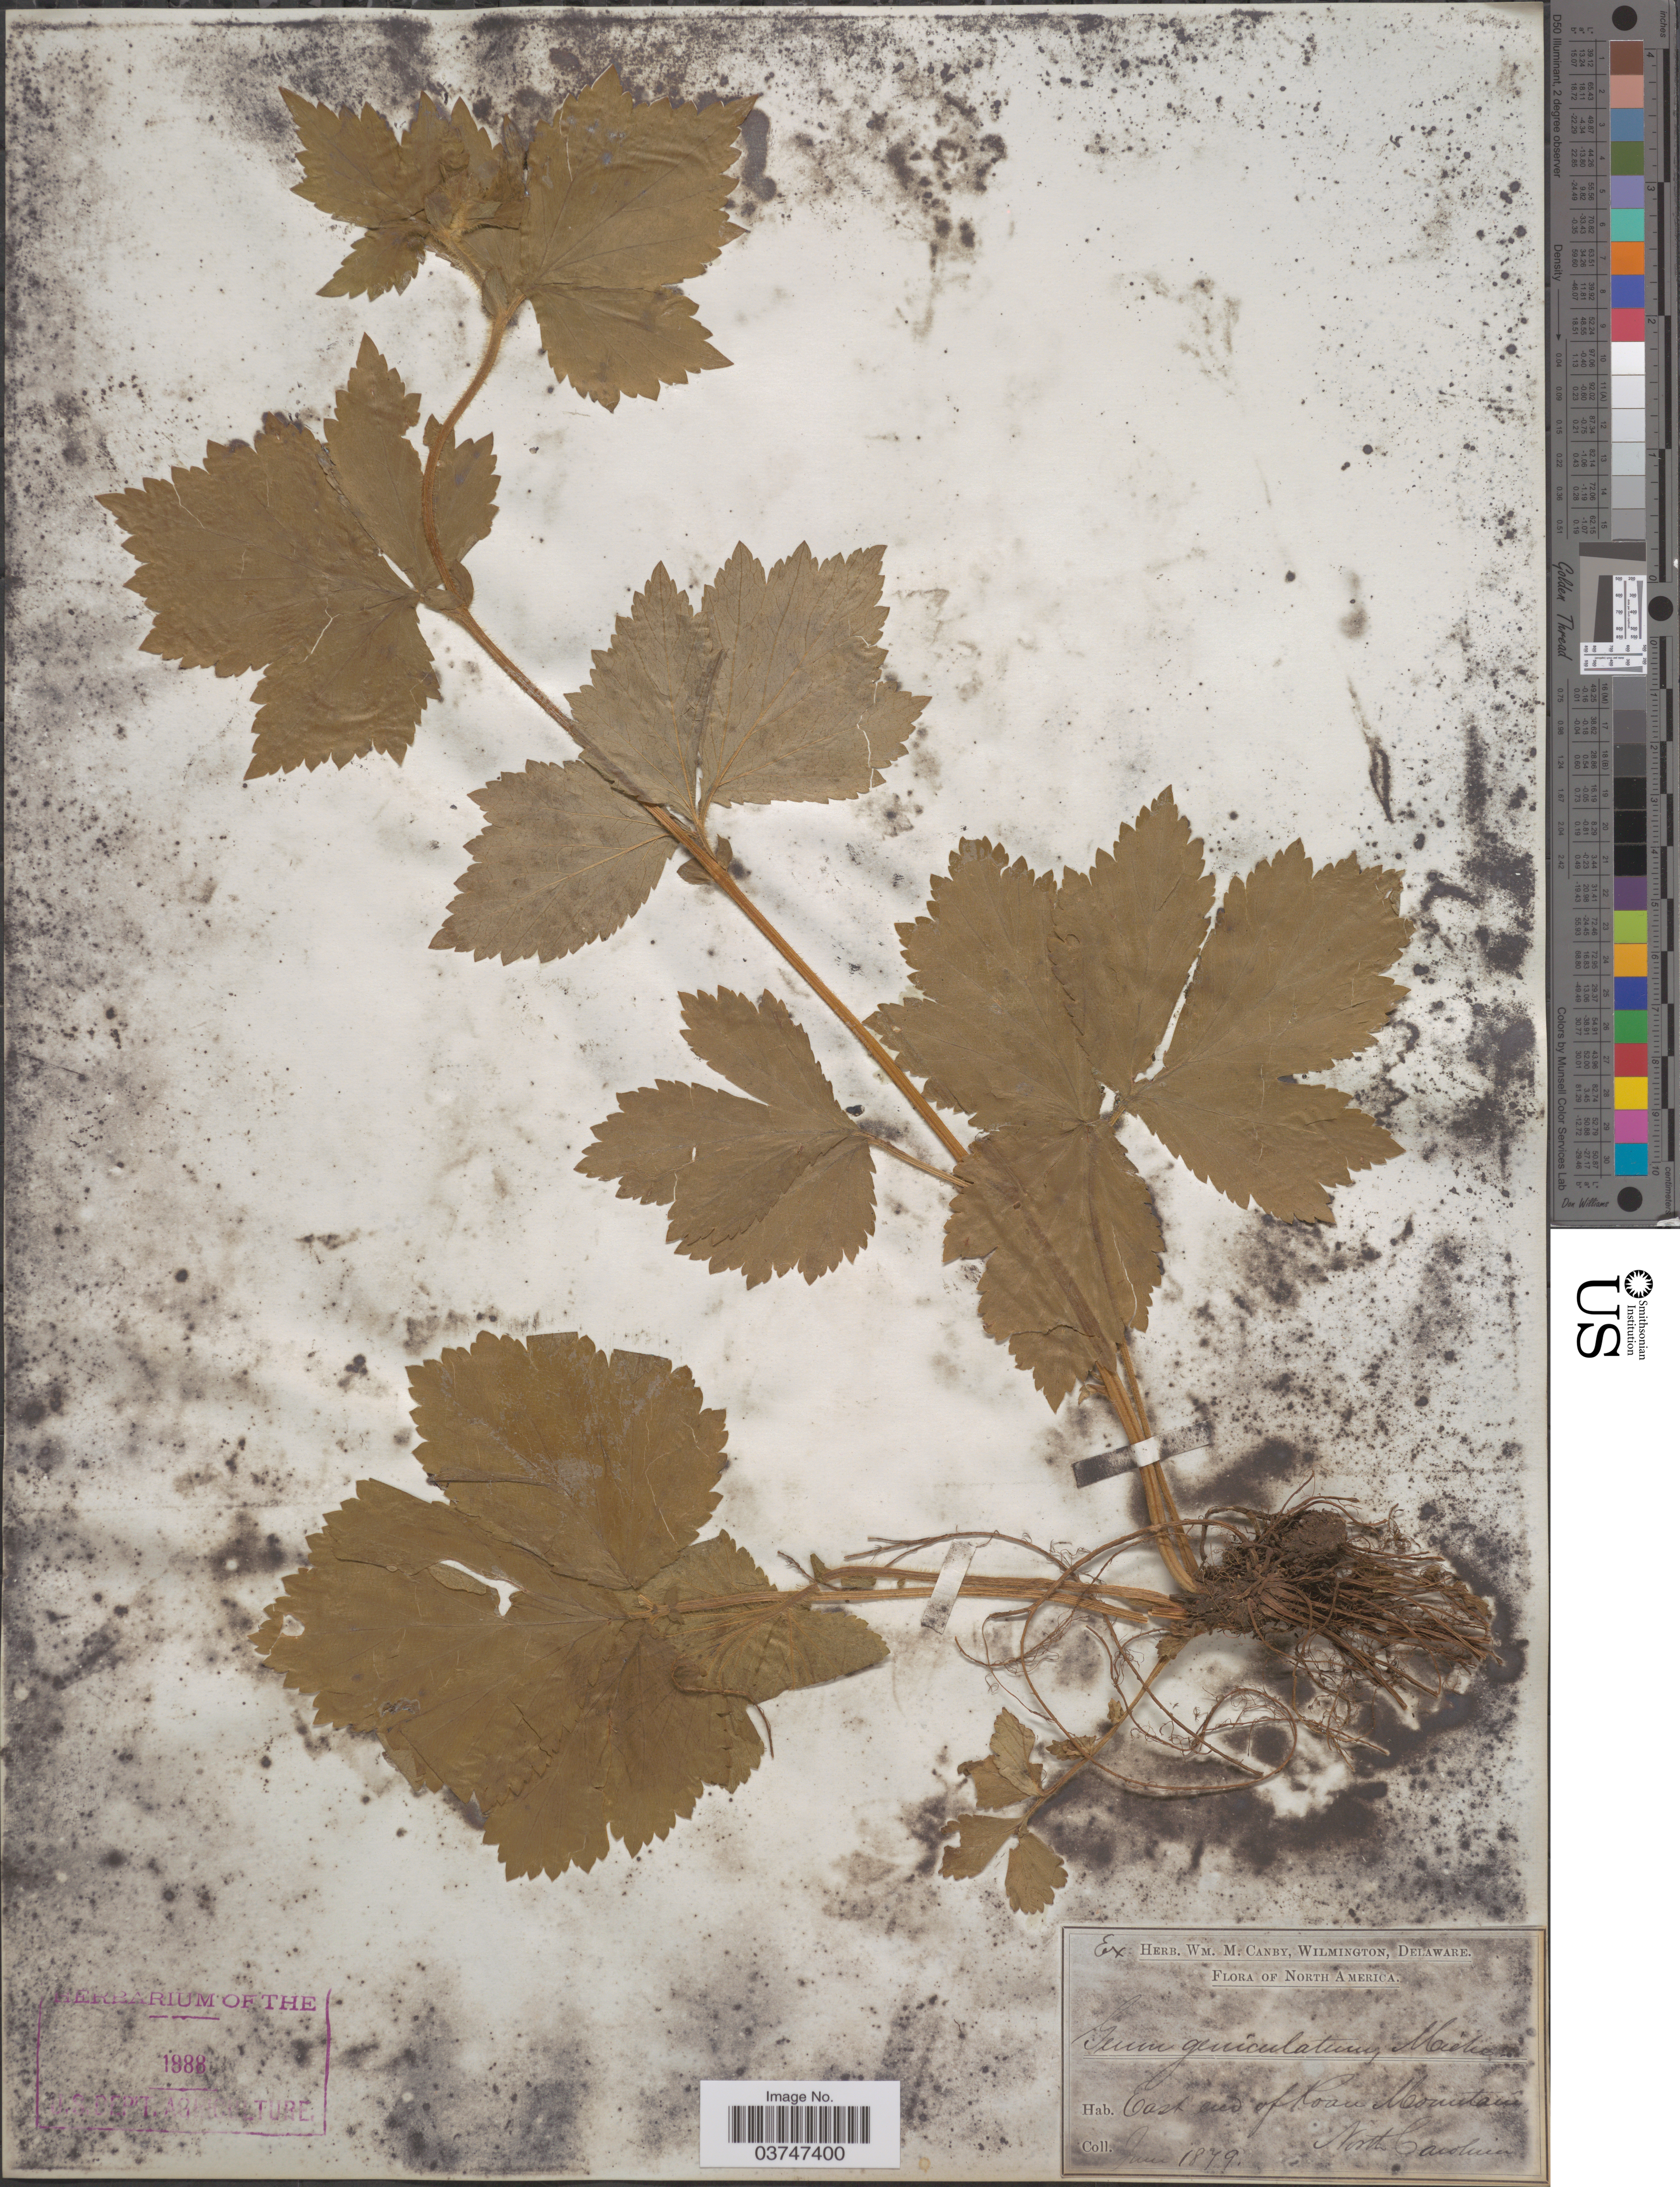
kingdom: Plantae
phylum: Tracheophyta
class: Magnoliopsida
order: Rosales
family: Rosaceae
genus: Geum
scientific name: Geum geniculatum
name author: Michx.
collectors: ex herb. W.M. Canby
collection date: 1879-06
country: United States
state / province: North Carolina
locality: East end of Roau Mountain.